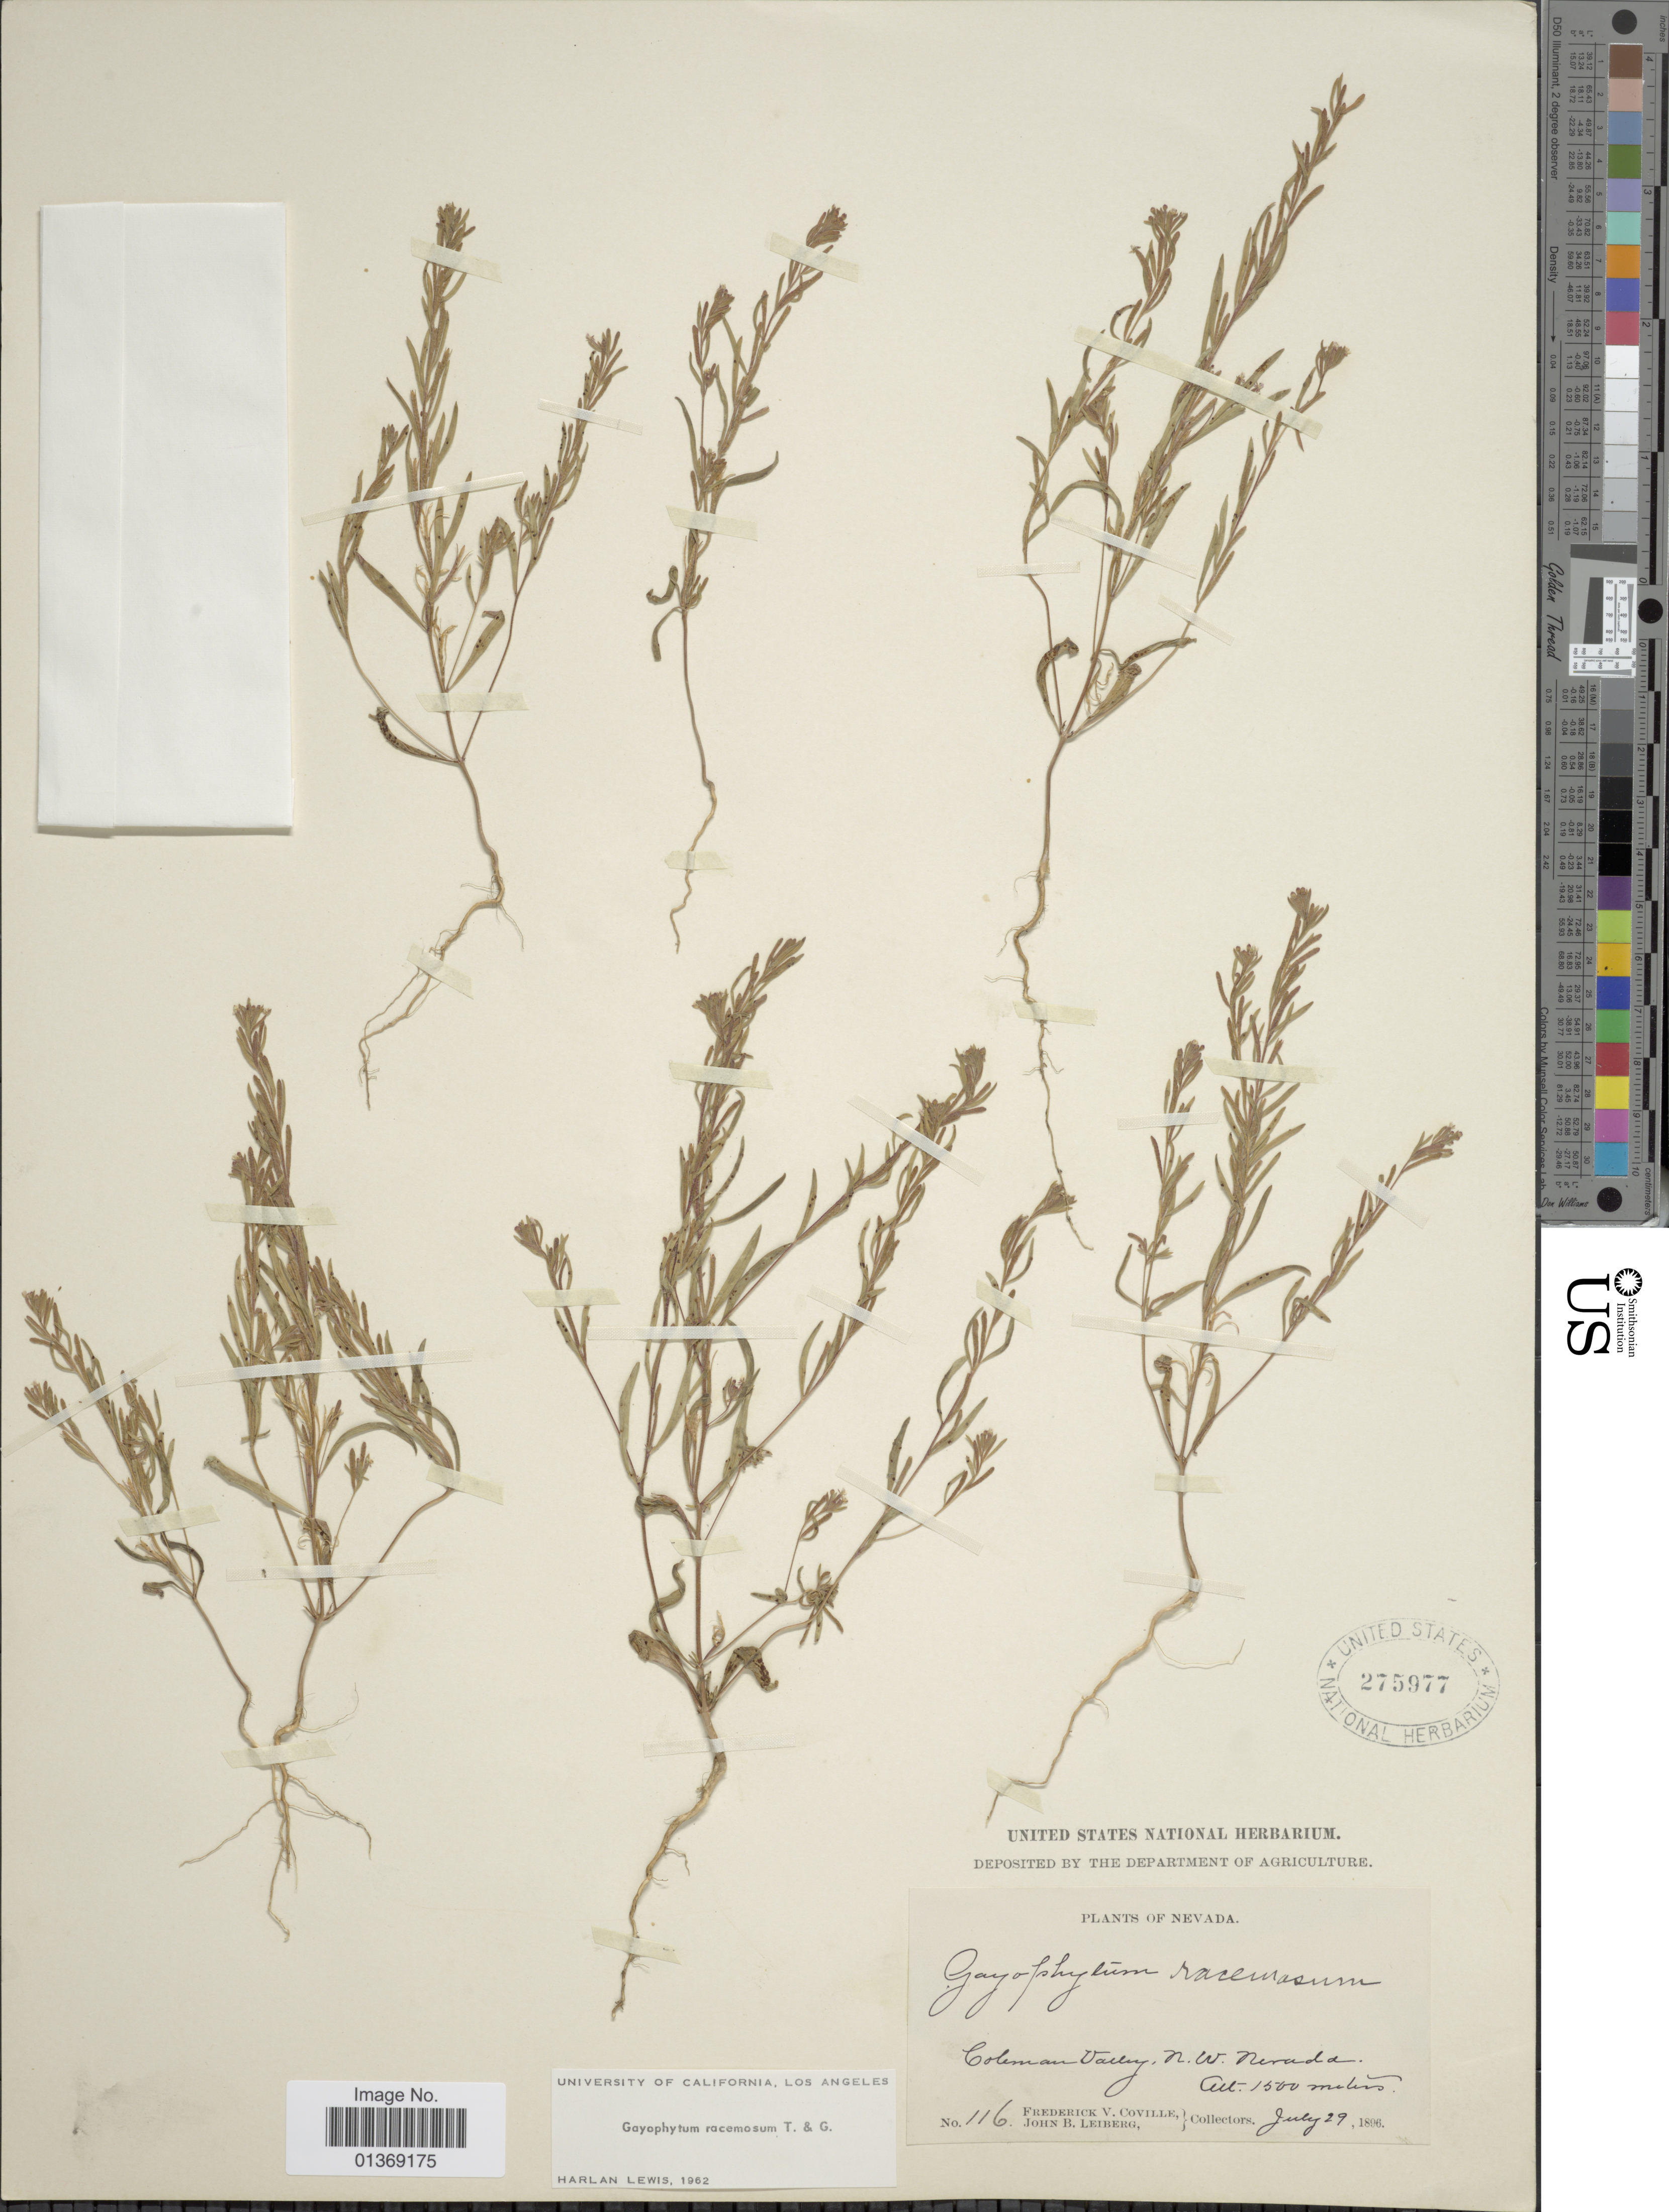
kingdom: Plantae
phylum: Tracheophyta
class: Magnoliopsida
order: Myrtales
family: Onagraceae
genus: Gayophytum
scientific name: Gayophytum racemosum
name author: Torr. & A. Gray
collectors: F. V. Coville & J. B. Leiberg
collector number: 116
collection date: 1896-07-29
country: United States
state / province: Nevada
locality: Coleman Valley, N.W. Nevada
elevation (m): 1500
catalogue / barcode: US 275977